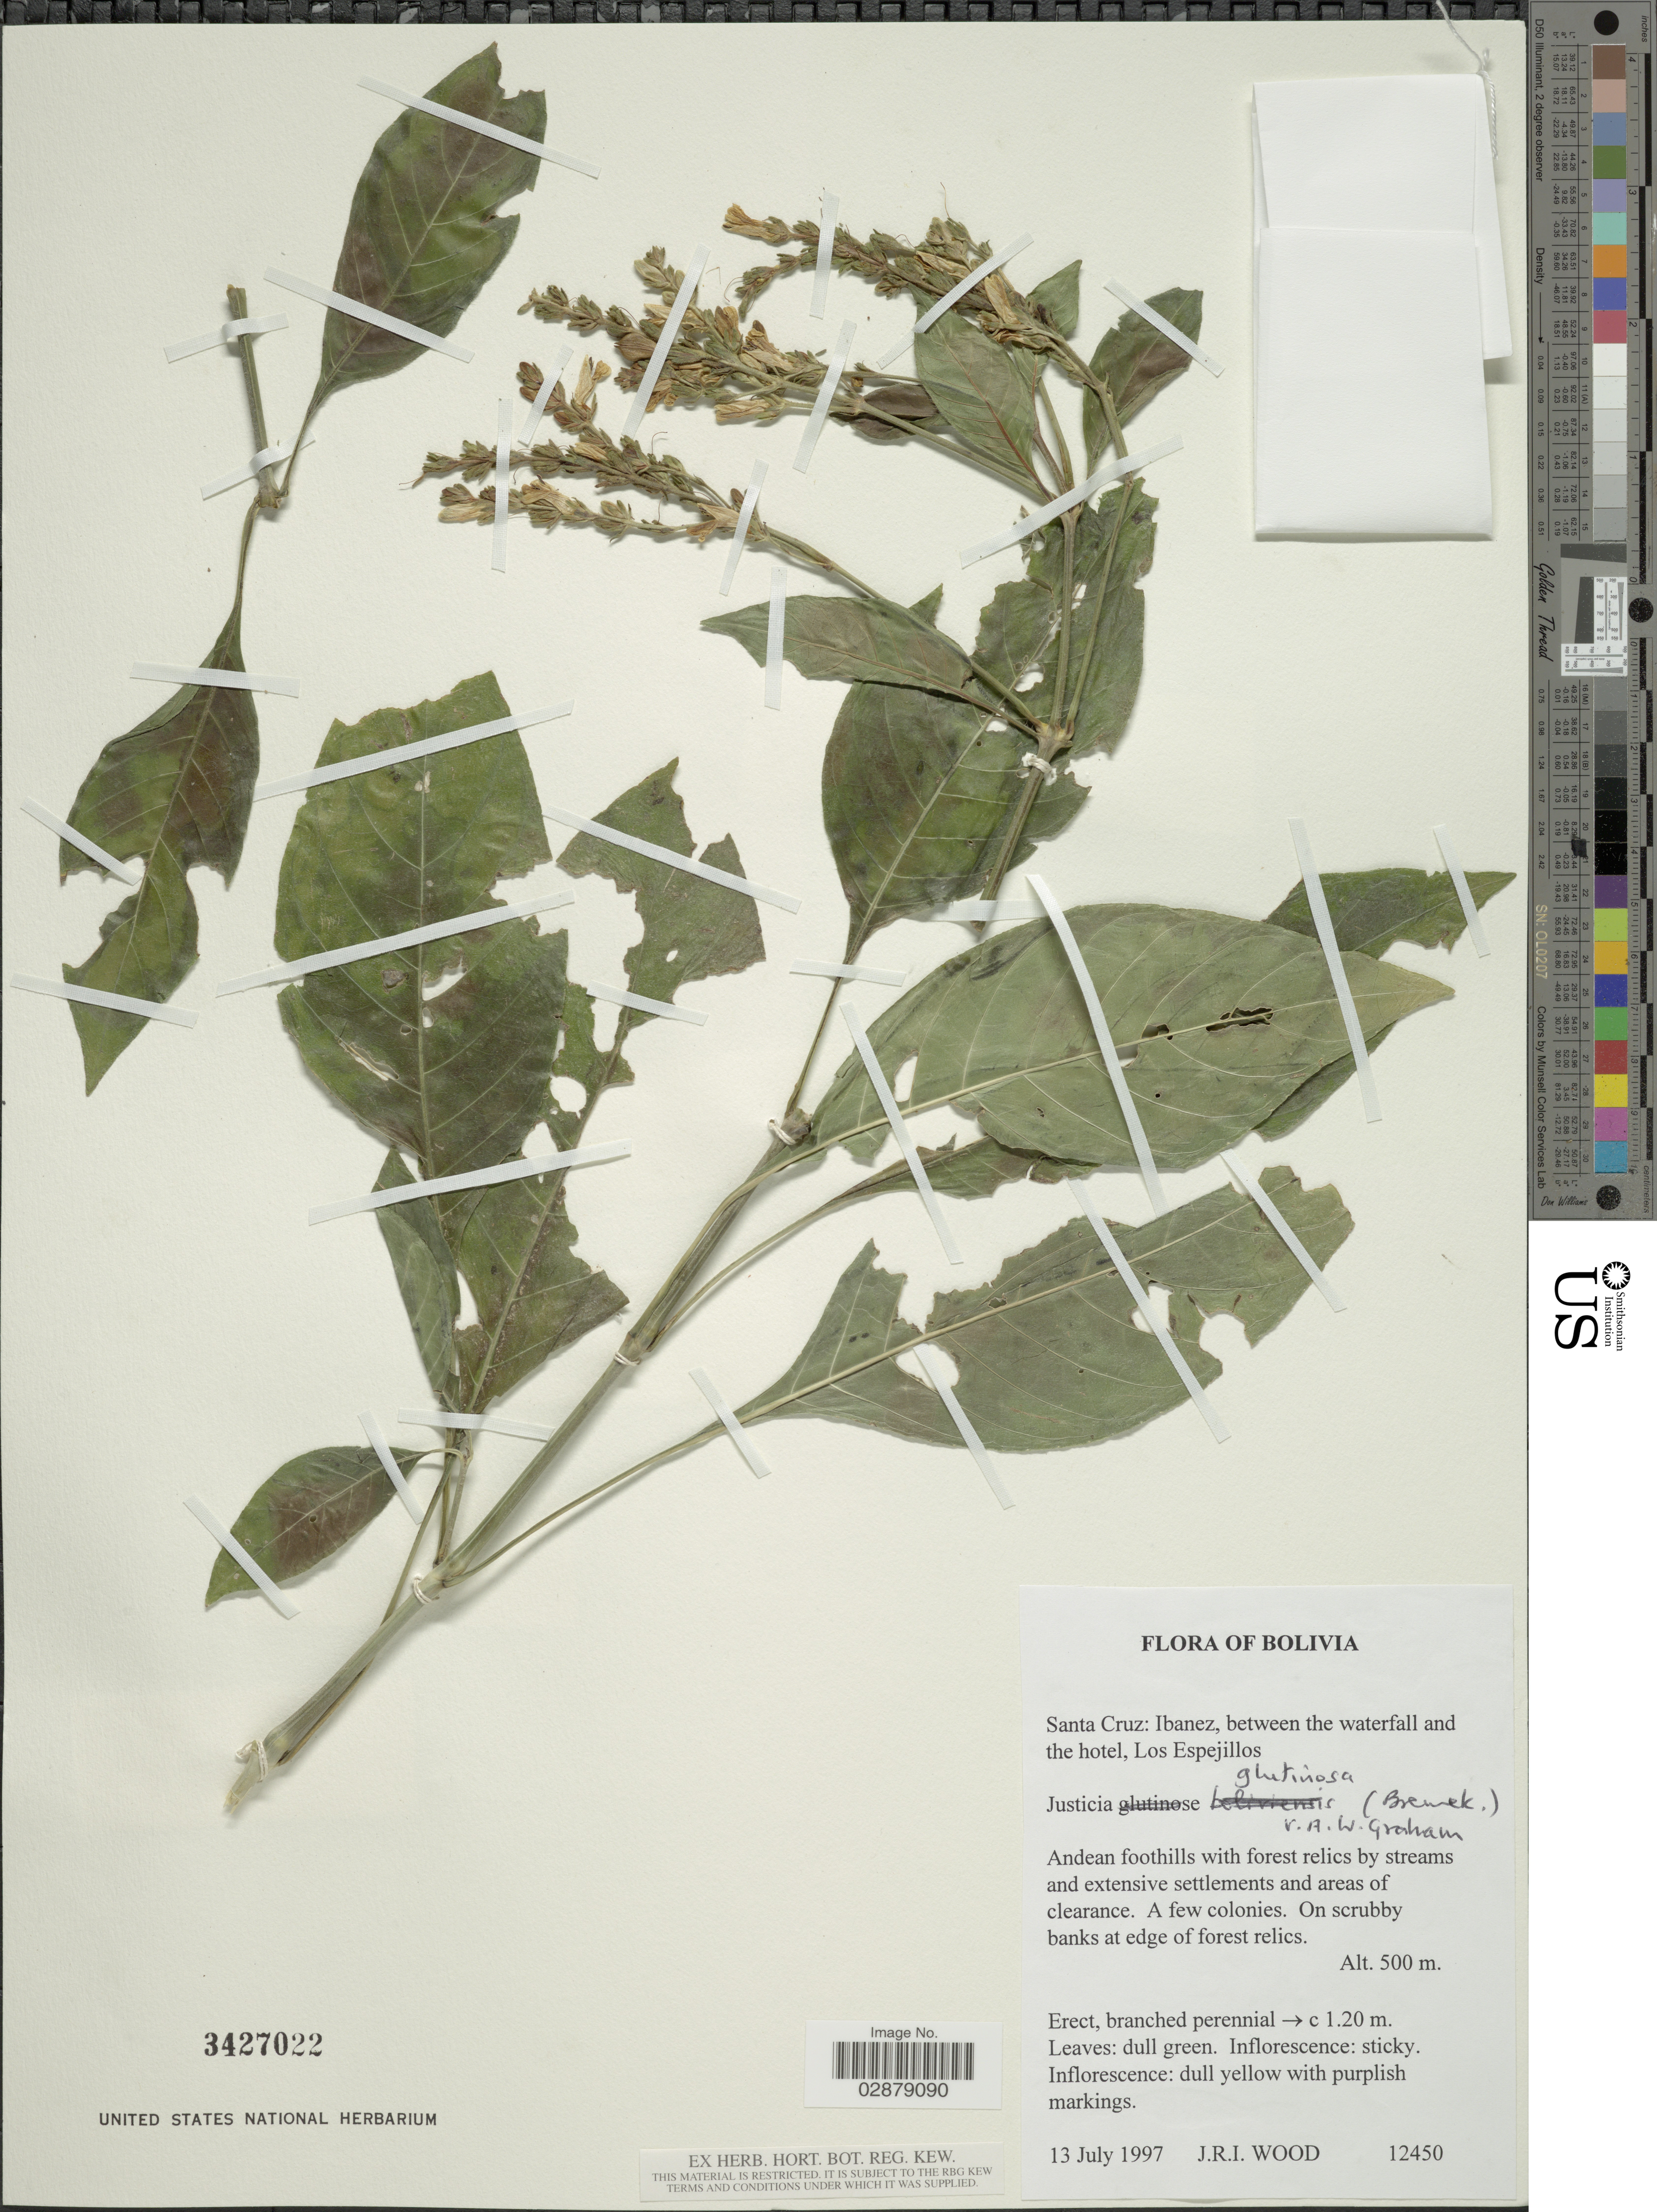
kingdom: Plantae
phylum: Tracheophyta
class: Magnoliopsida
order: Lamiales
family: Acanthaceae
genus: Justicia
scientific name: Justicia glutinosa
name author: (Bremek.) V.A.W. Graham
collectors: J. R. I. Wood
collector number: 12450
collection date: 1997-07-13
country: Bolivia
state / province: Santa Cruz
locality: Ibanez, between the waterfall and the hotel, Los Espejillos.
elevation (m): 500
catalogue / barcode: US 3427022